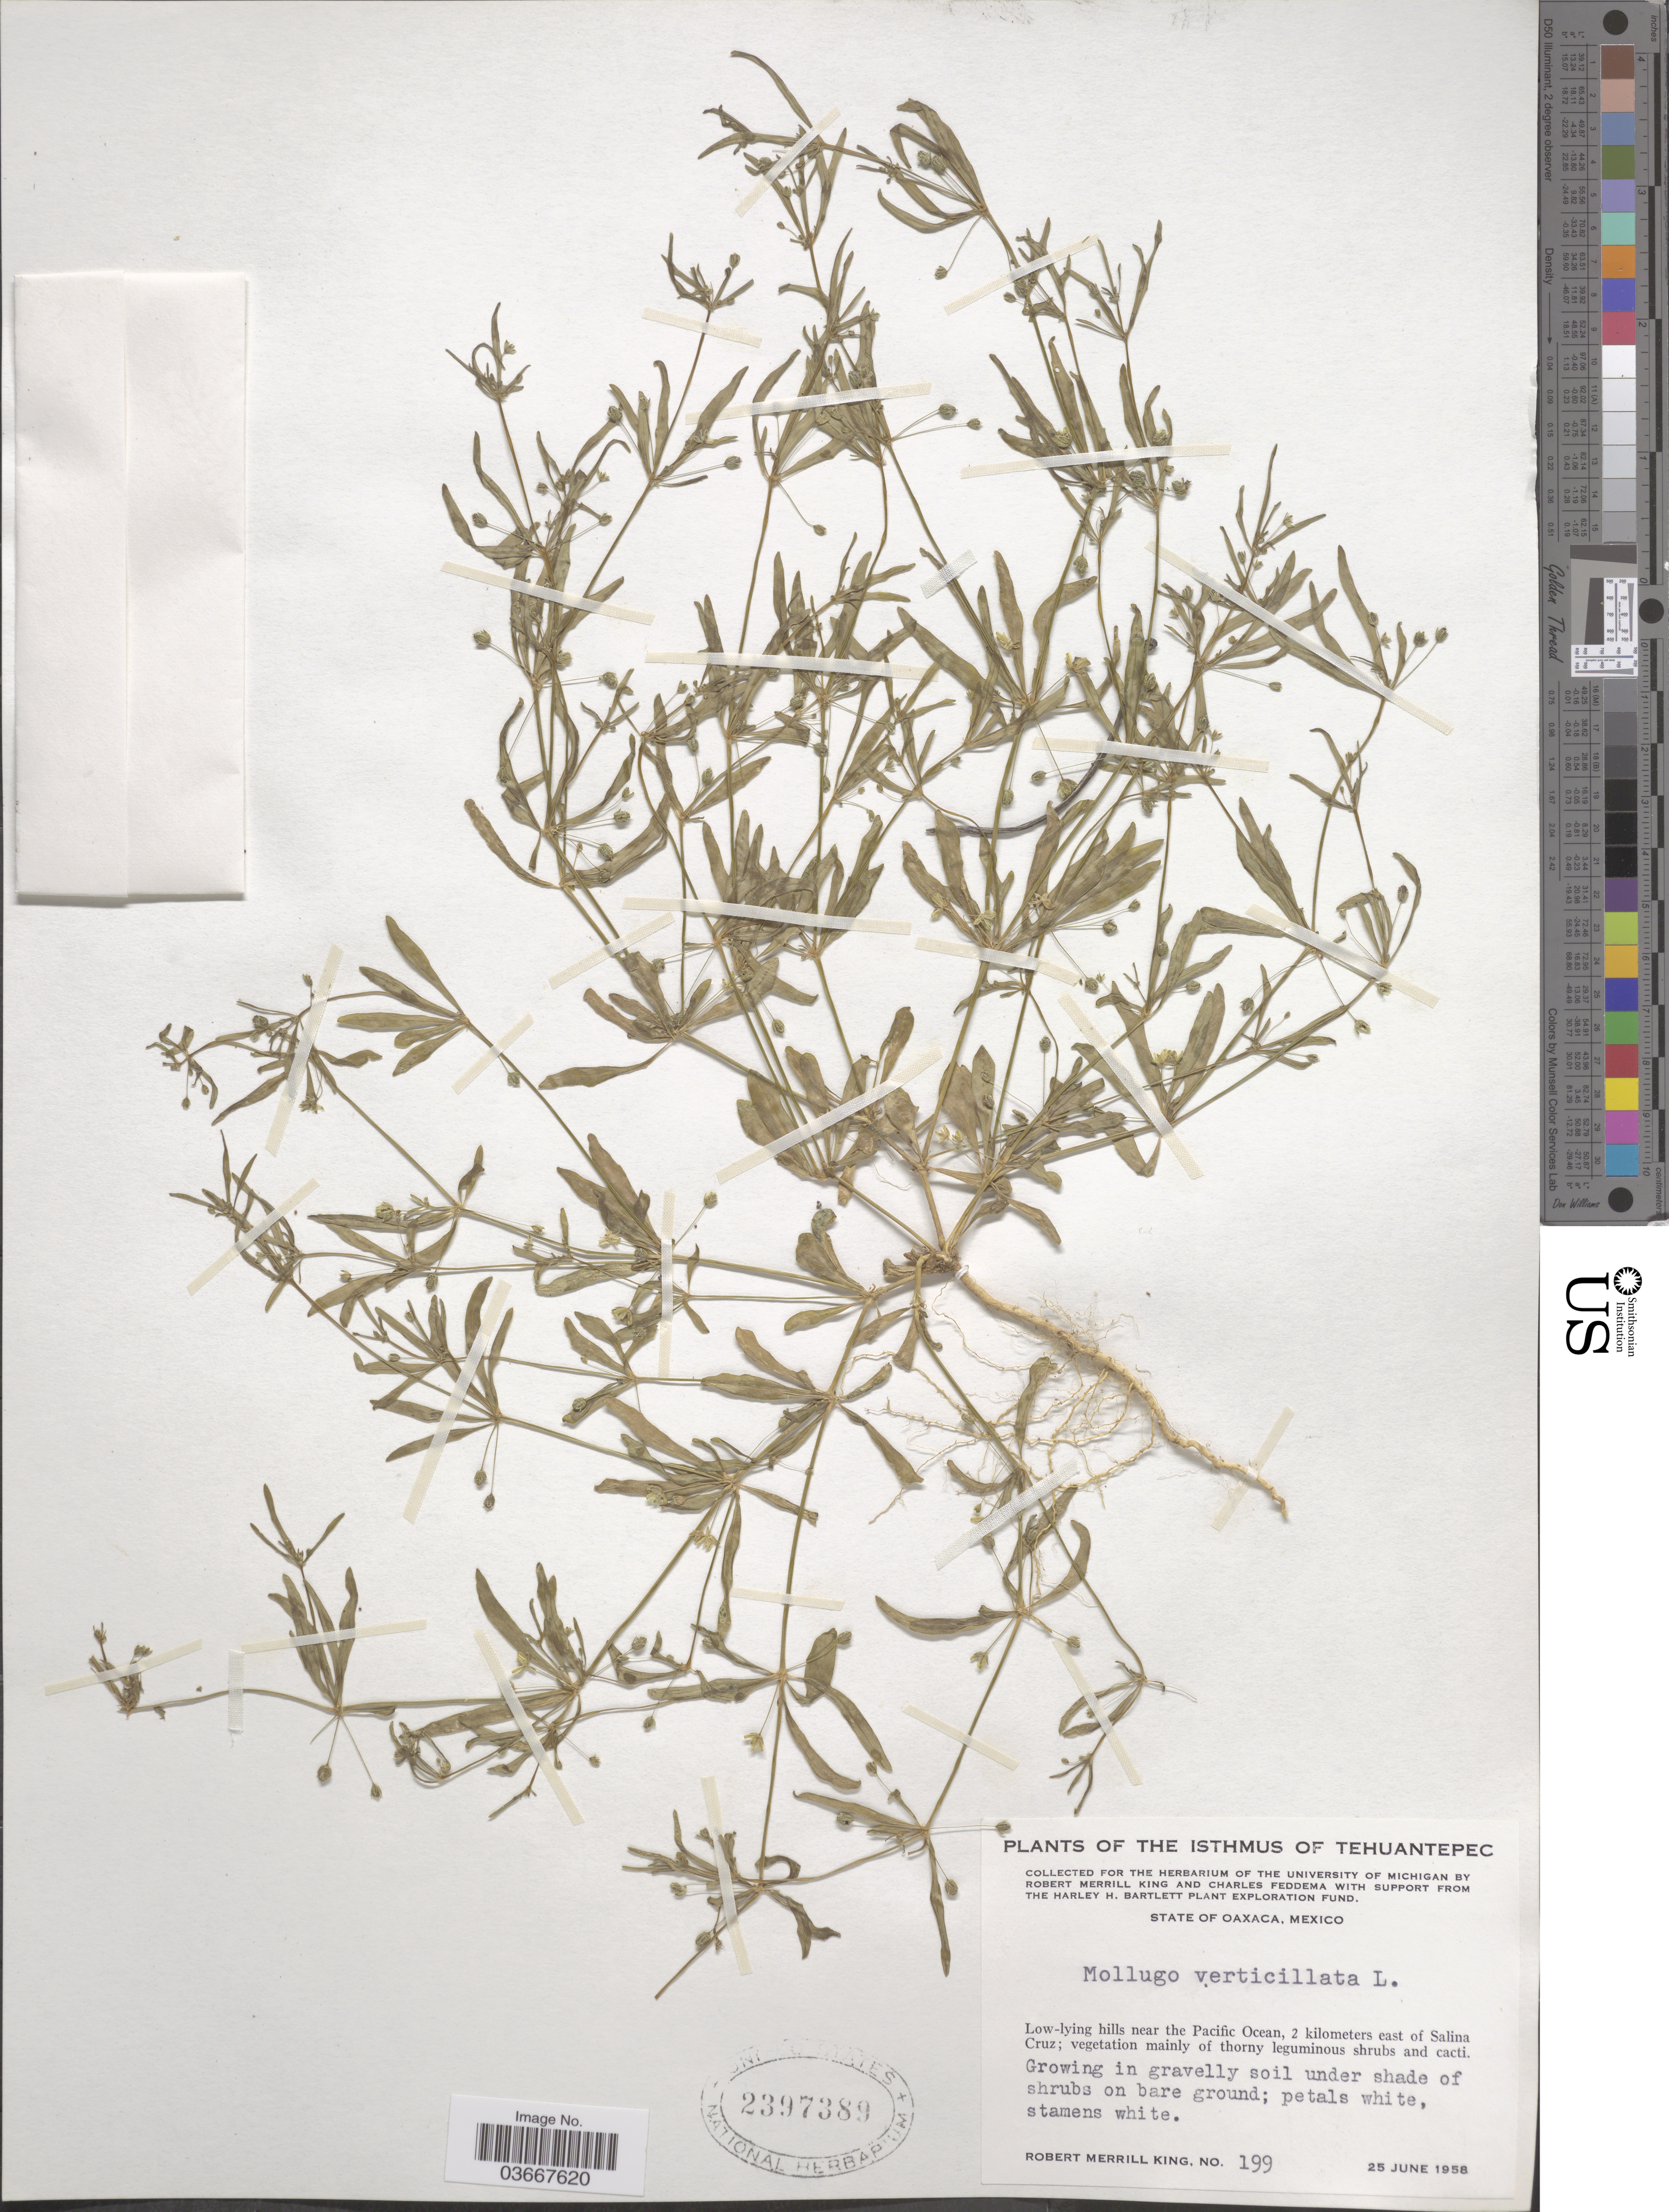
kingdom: Plantae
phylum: Tracheophyta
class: Magnoliopsida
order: Caryophyllales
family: Molluginaceae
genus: Mollugo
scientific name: Mollugo verticillata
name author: L.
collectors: R. M. King & C. Feddema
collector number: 199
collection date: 1958-06-25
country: Mexico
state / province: Oaxaca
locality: The Isthmus of Tehuantepec. Low-lying hills near the Pacific Ocean, 2 kilometers east of Salina Cruz.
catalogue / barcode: US 2397389